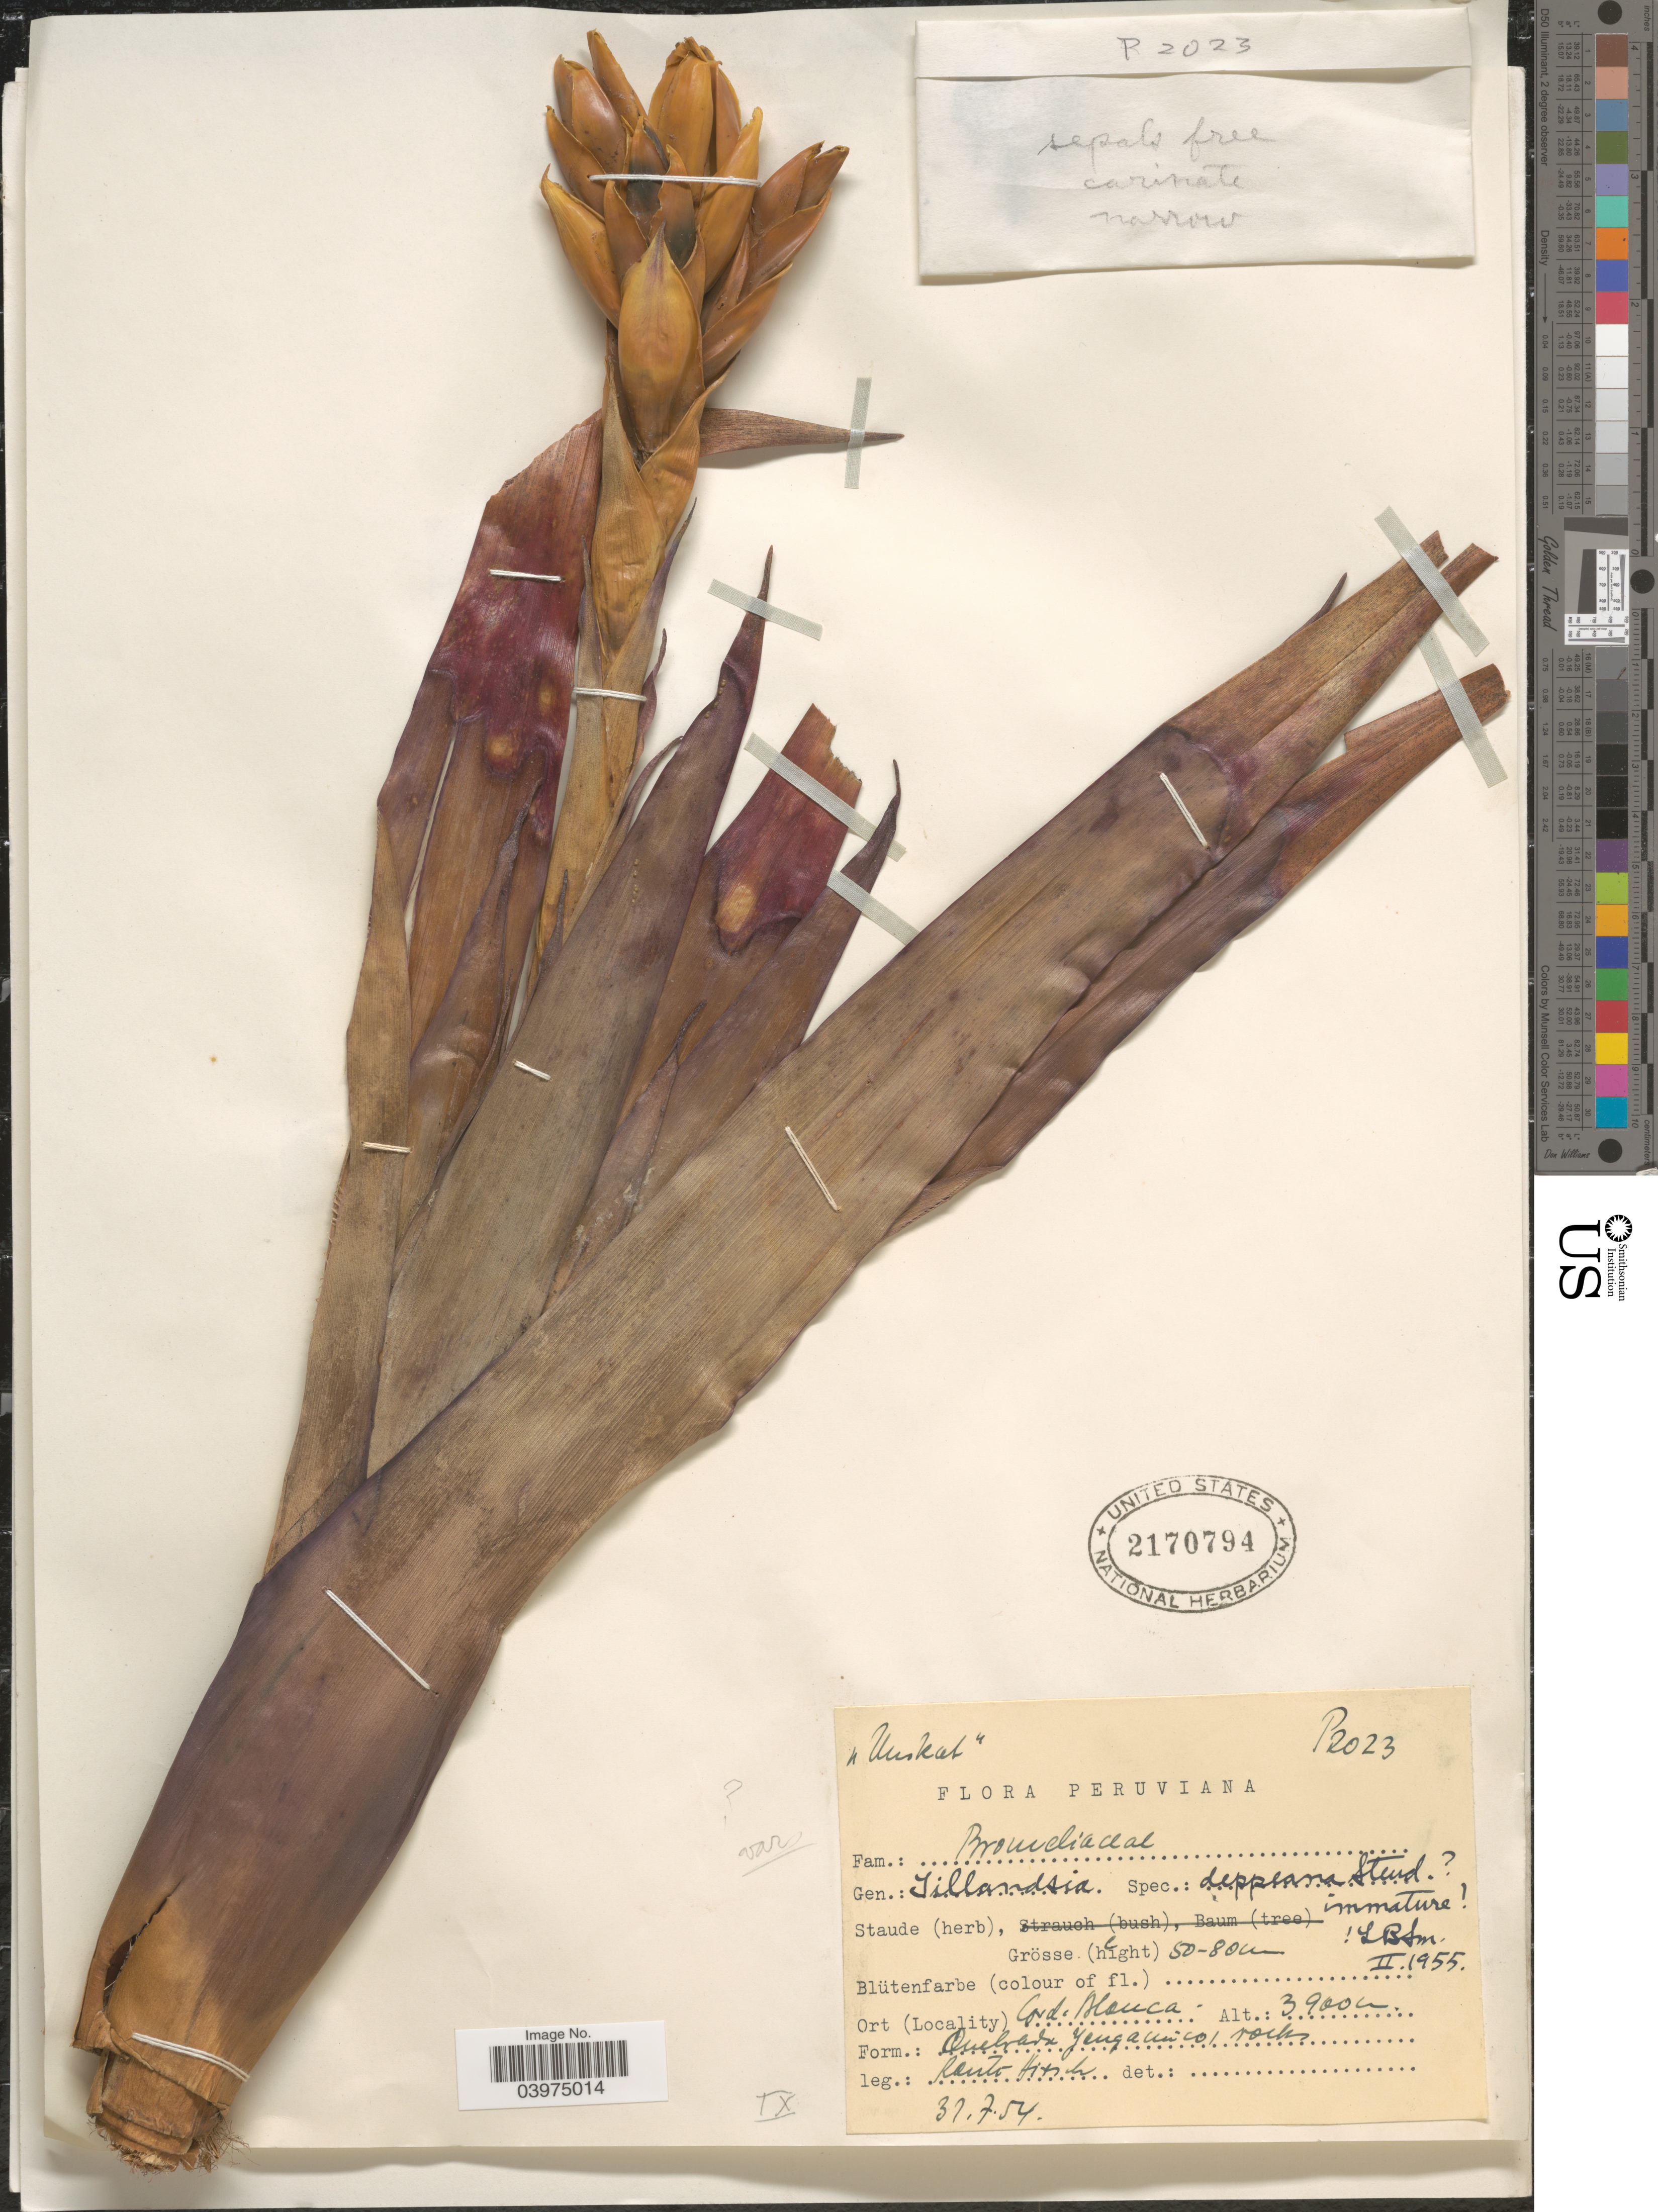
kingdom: Plantae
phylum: Tracheophyta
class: Liliopsida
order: Poales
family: Bromeliaceae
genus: Tillandsia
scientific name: Tillandsia sp.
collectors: -. Rauh & Hirsch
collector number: P2023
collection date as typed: Transcribed d/m/y: 31/7/54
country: Peru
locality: Cord. Blanca. Quebrada Yengacinco rocks.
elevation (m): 3900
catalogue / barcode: US 2170794